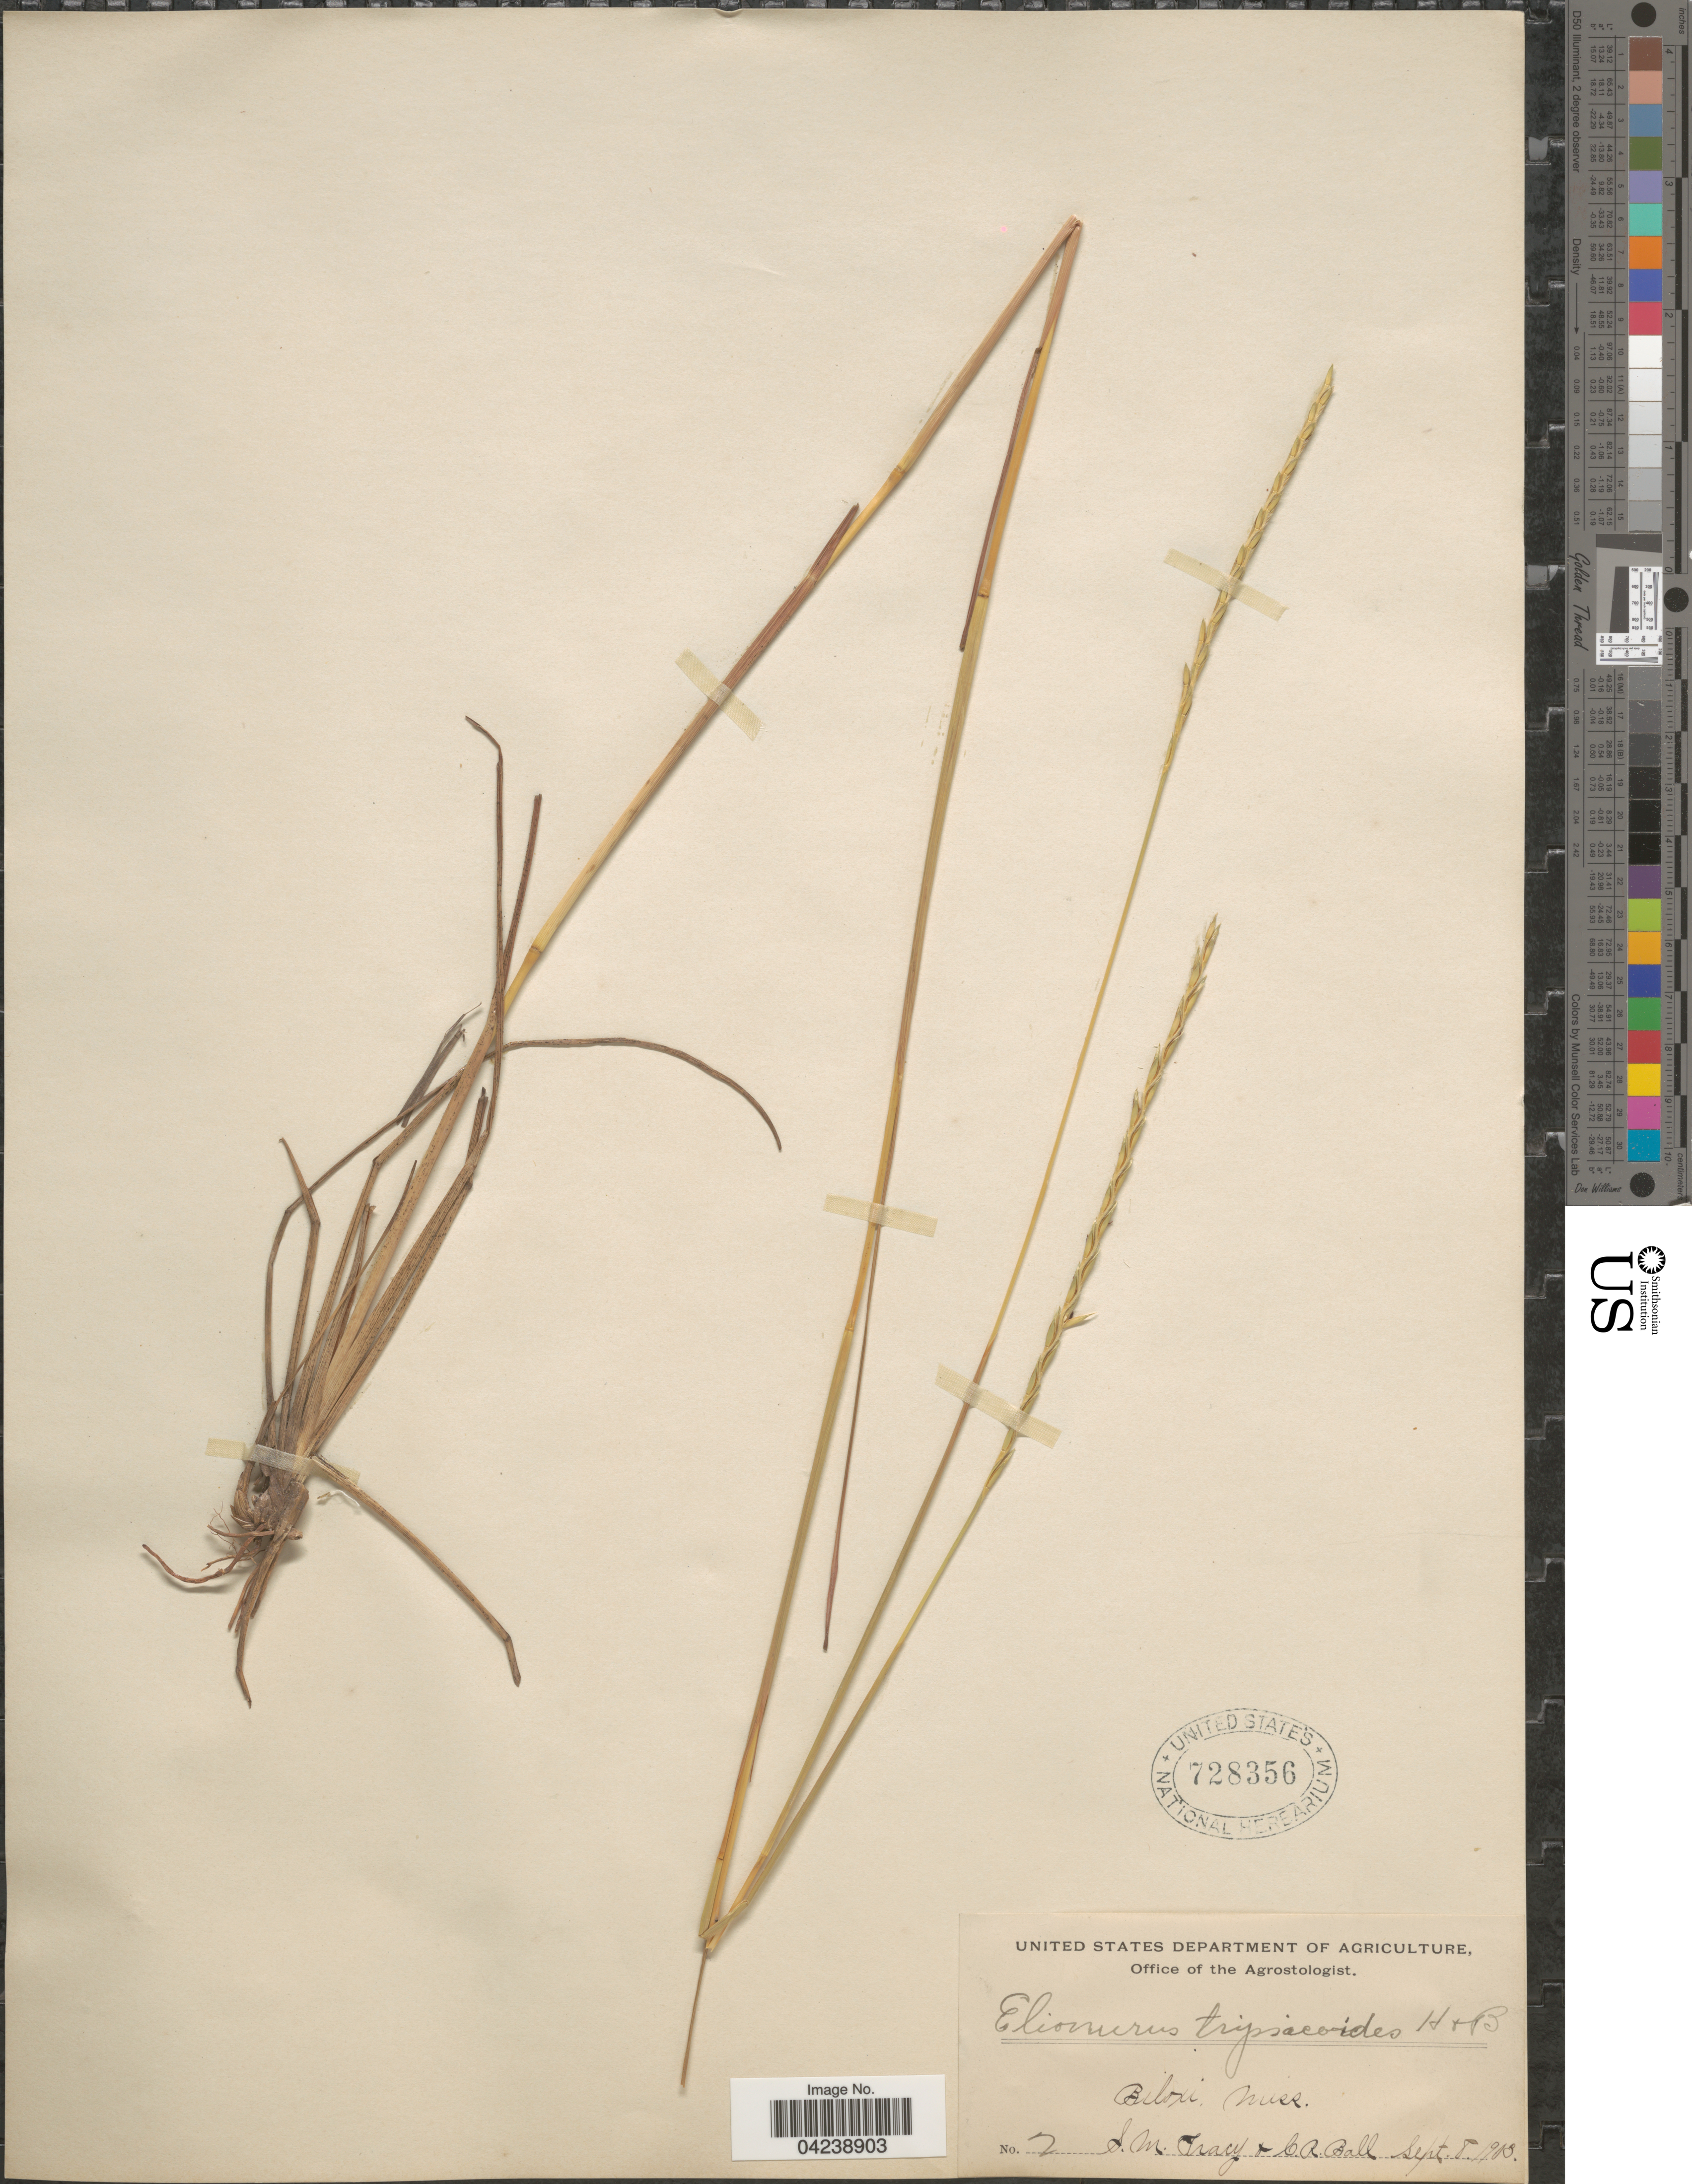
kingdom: Plantae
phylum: Tracheophyta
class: Liliopsida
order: Poales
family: Poaceae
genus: Elionurus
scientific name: Elionurus tripsacoides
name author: Humb. & Bonpl. ex Willd.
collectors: S. M. Tracy & C. R. Ball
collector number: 2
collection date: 1903-09-08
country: United States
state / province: Mississippi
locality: Biloxi.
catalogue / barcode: US 728356